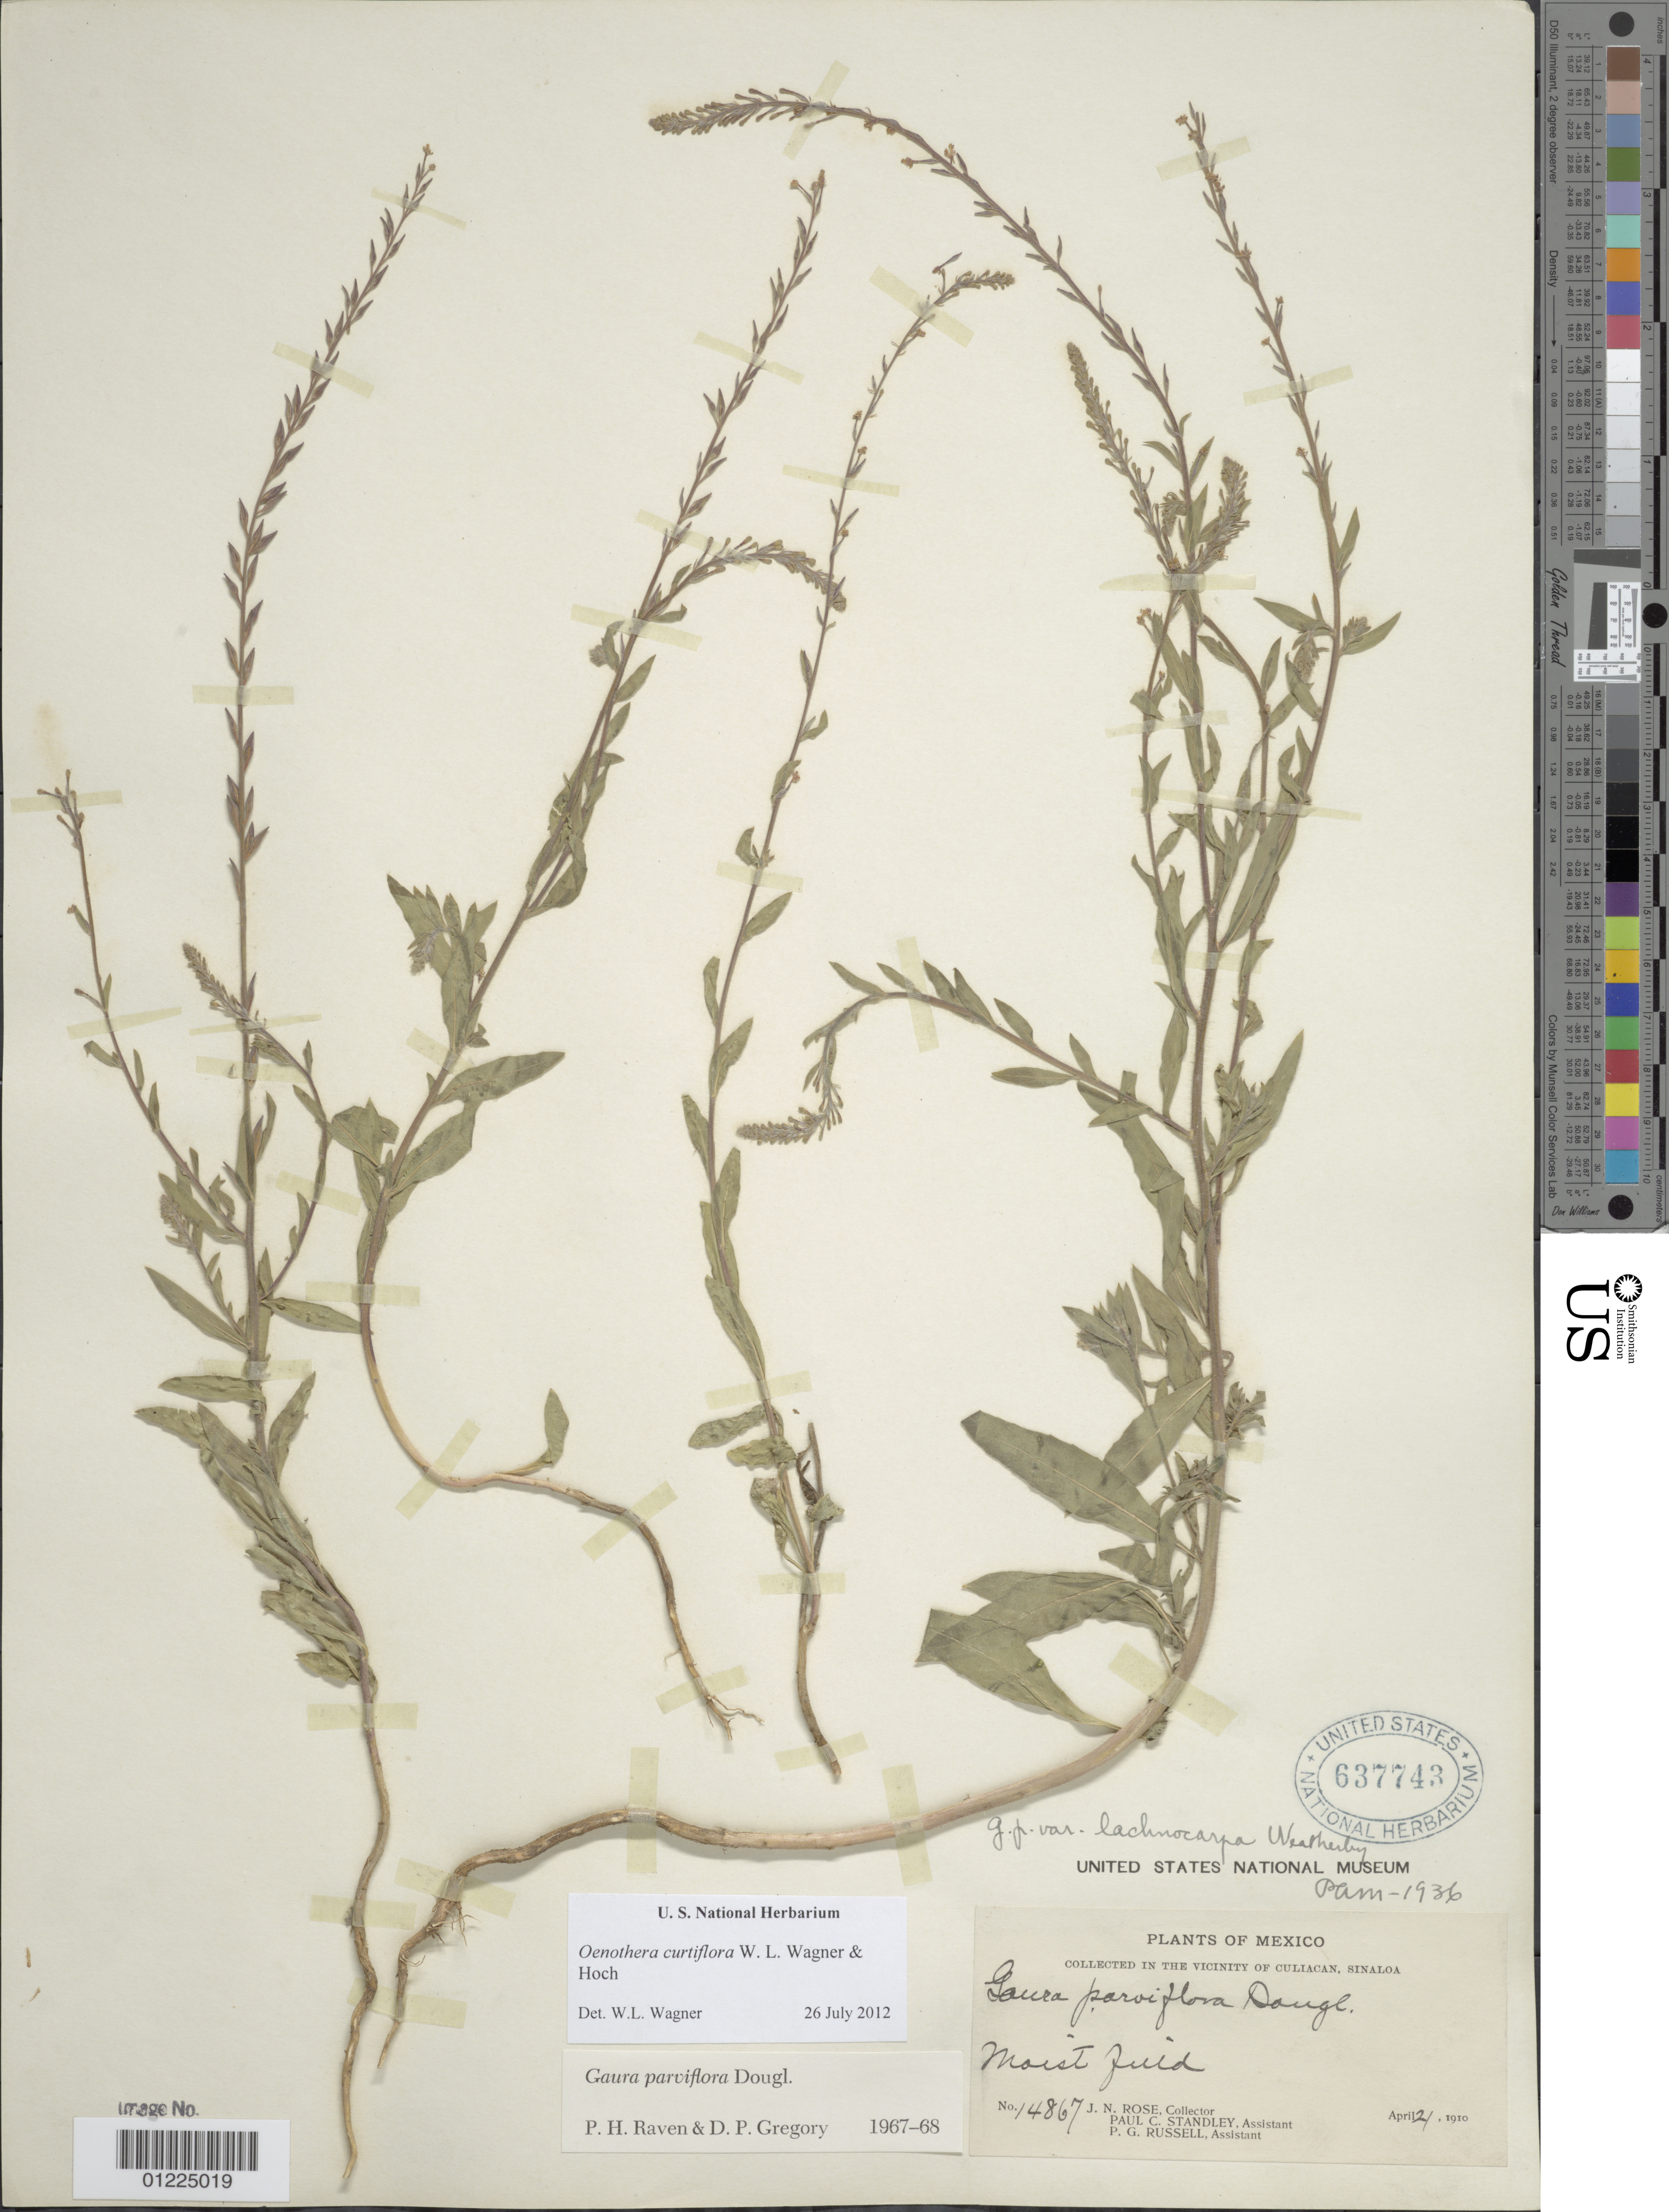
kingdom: Plantae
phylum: Tracheophyta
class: Magnoliopsida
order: Myrtales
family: Onagraceae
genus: Oenothera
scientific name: Oenothera curtiflora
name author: W.L. Wagner & Hoch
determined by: Wagner, W. L., (BOT), Smithsonian Institution - National Museum of Natural History (UNITED STATES)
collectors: J. N. Rose, P. C. Standley & P. G. Russell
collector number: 14867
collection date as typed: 21 Apr 1910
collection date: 1910-04-21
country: Mexico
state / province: Sinaloa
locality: In the vicinity of Culiacan, Sinaloa.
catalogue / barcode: US 637743